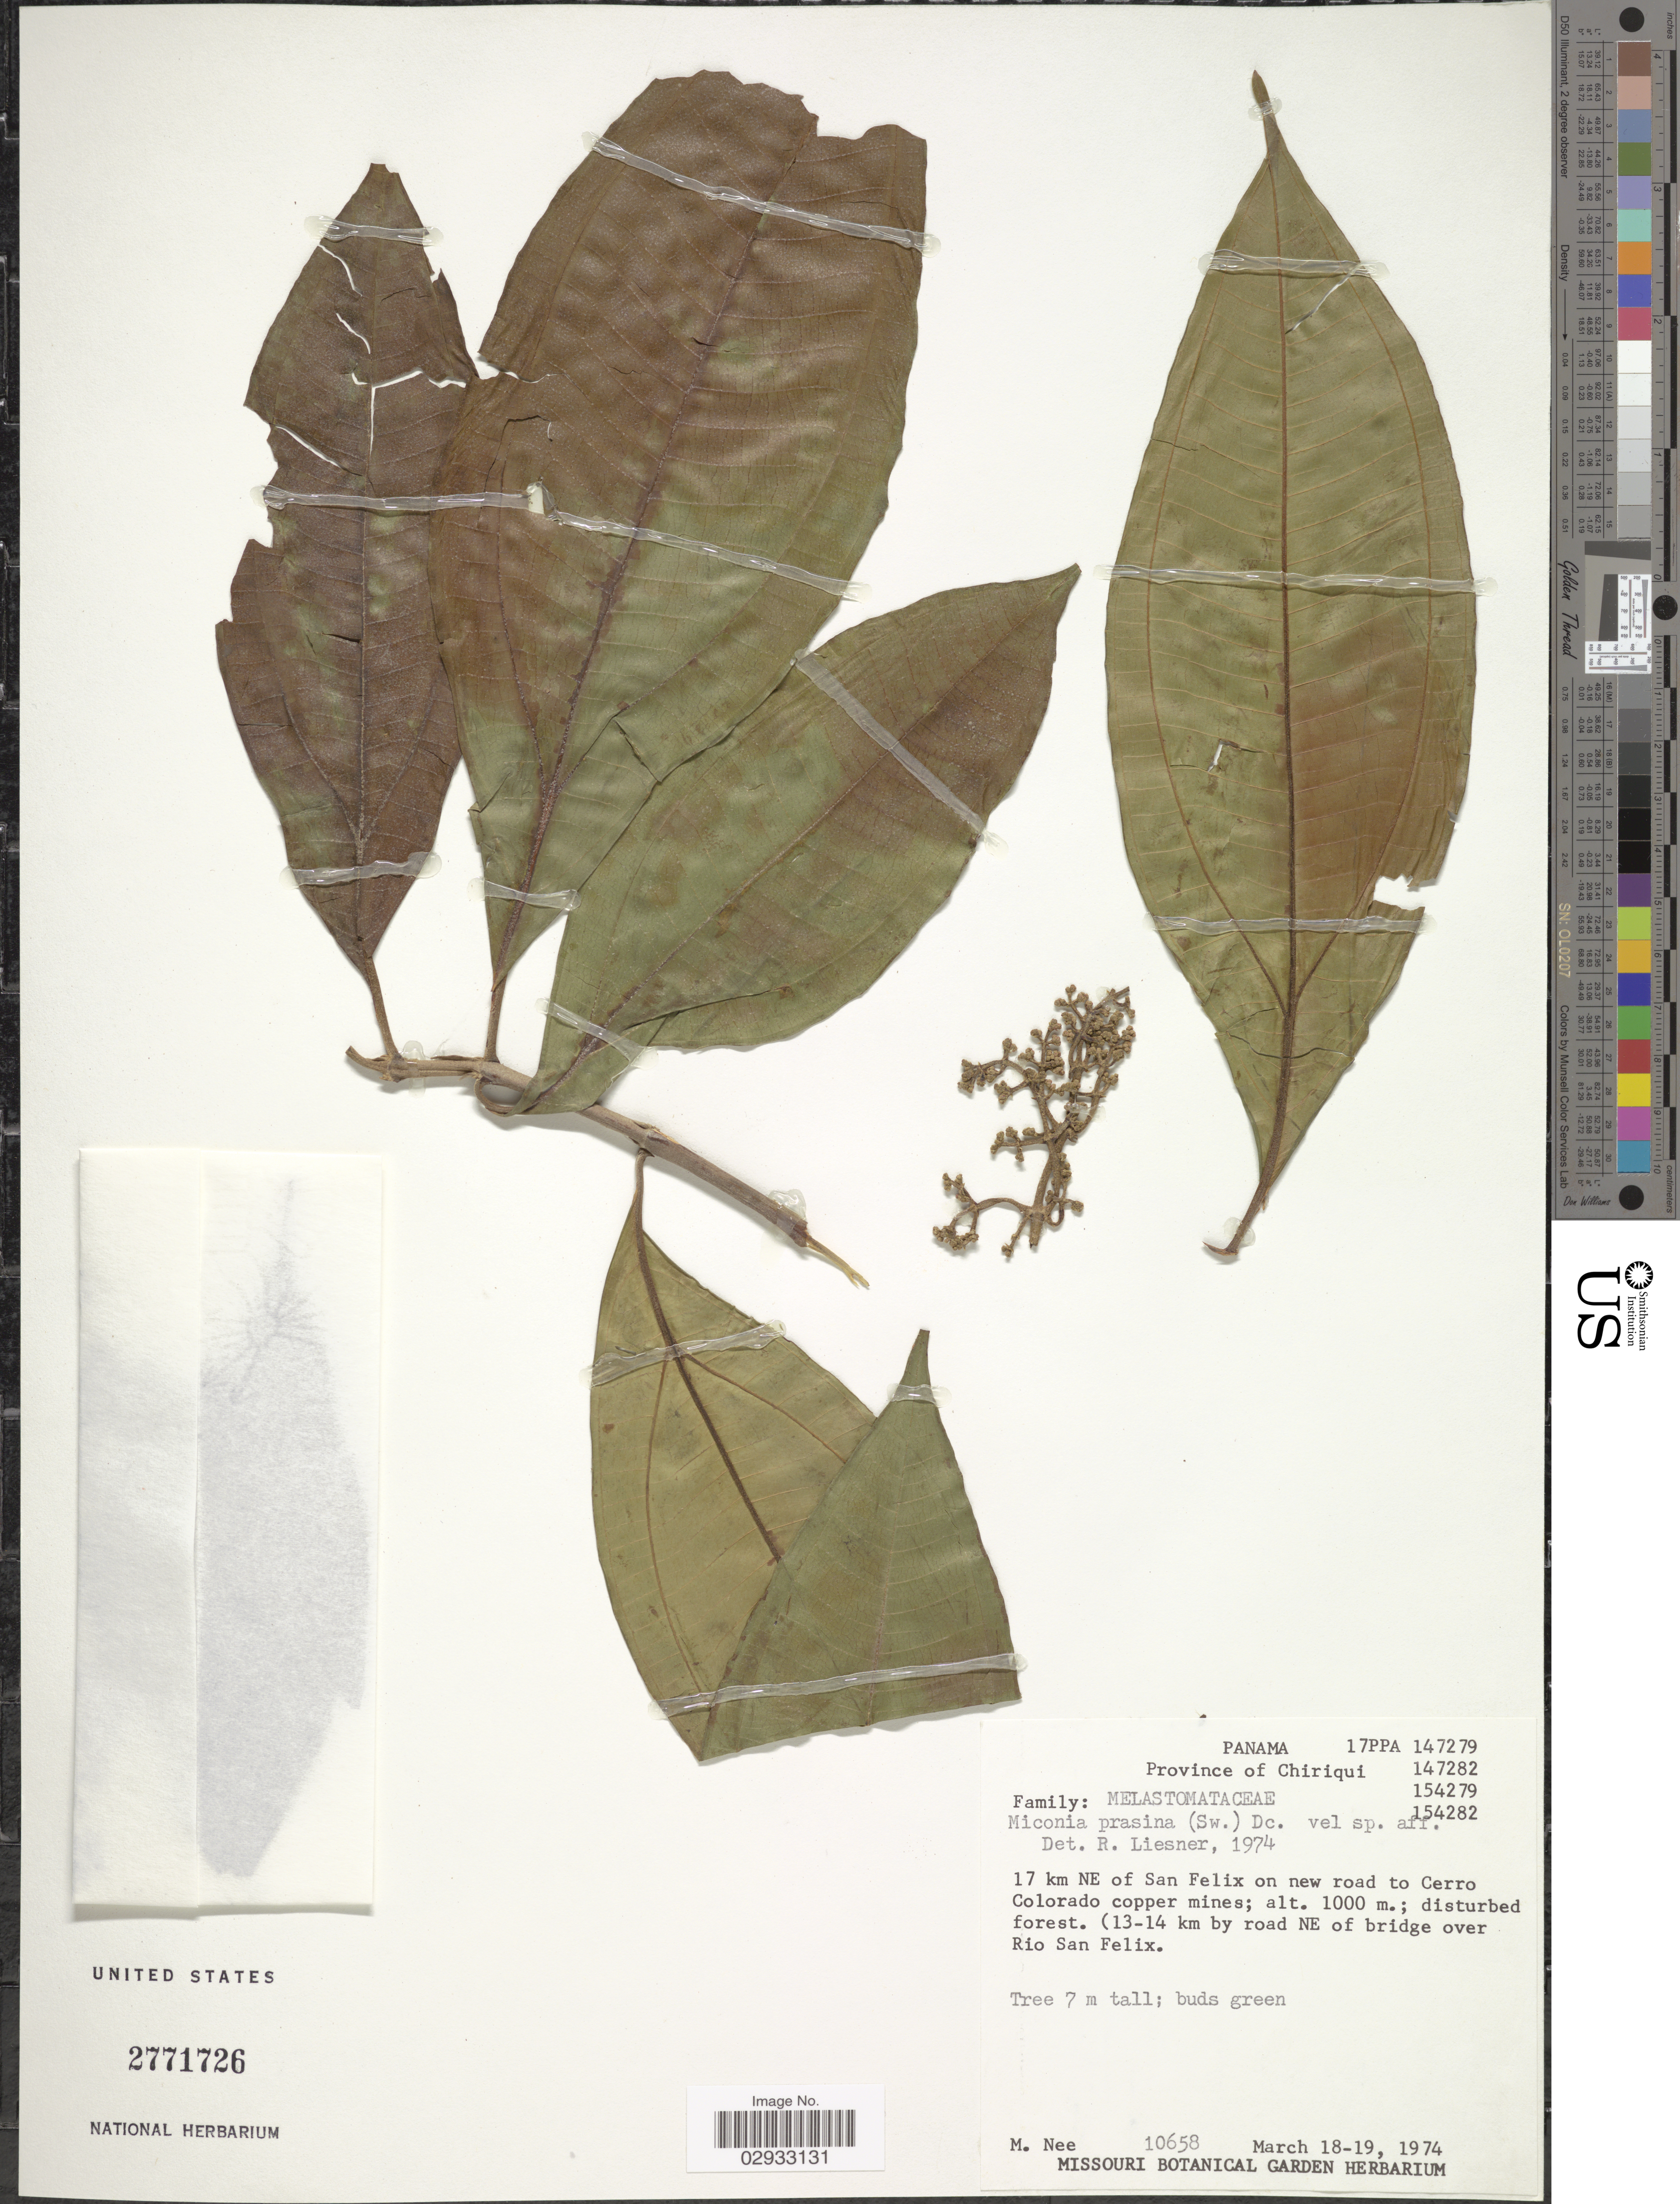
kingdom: Plantae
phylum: Tracheophyta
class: Magnoliopsida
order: Myrtales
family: Melastomataceae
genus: Miconia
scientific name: Miconia pteropoda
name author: Benth.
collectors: M. Nee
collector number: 10658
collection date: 1974-03-18/1974-03-19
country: Panama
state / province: Chiriqui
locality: Province of Chiriqui. 17 km NE of San Felix on new road to Cerro Colorado copper mines. Disturbed forest. 13-14 km by road NE of bridge over Rio San Felix.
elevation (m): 1000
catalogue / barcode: US 2771726